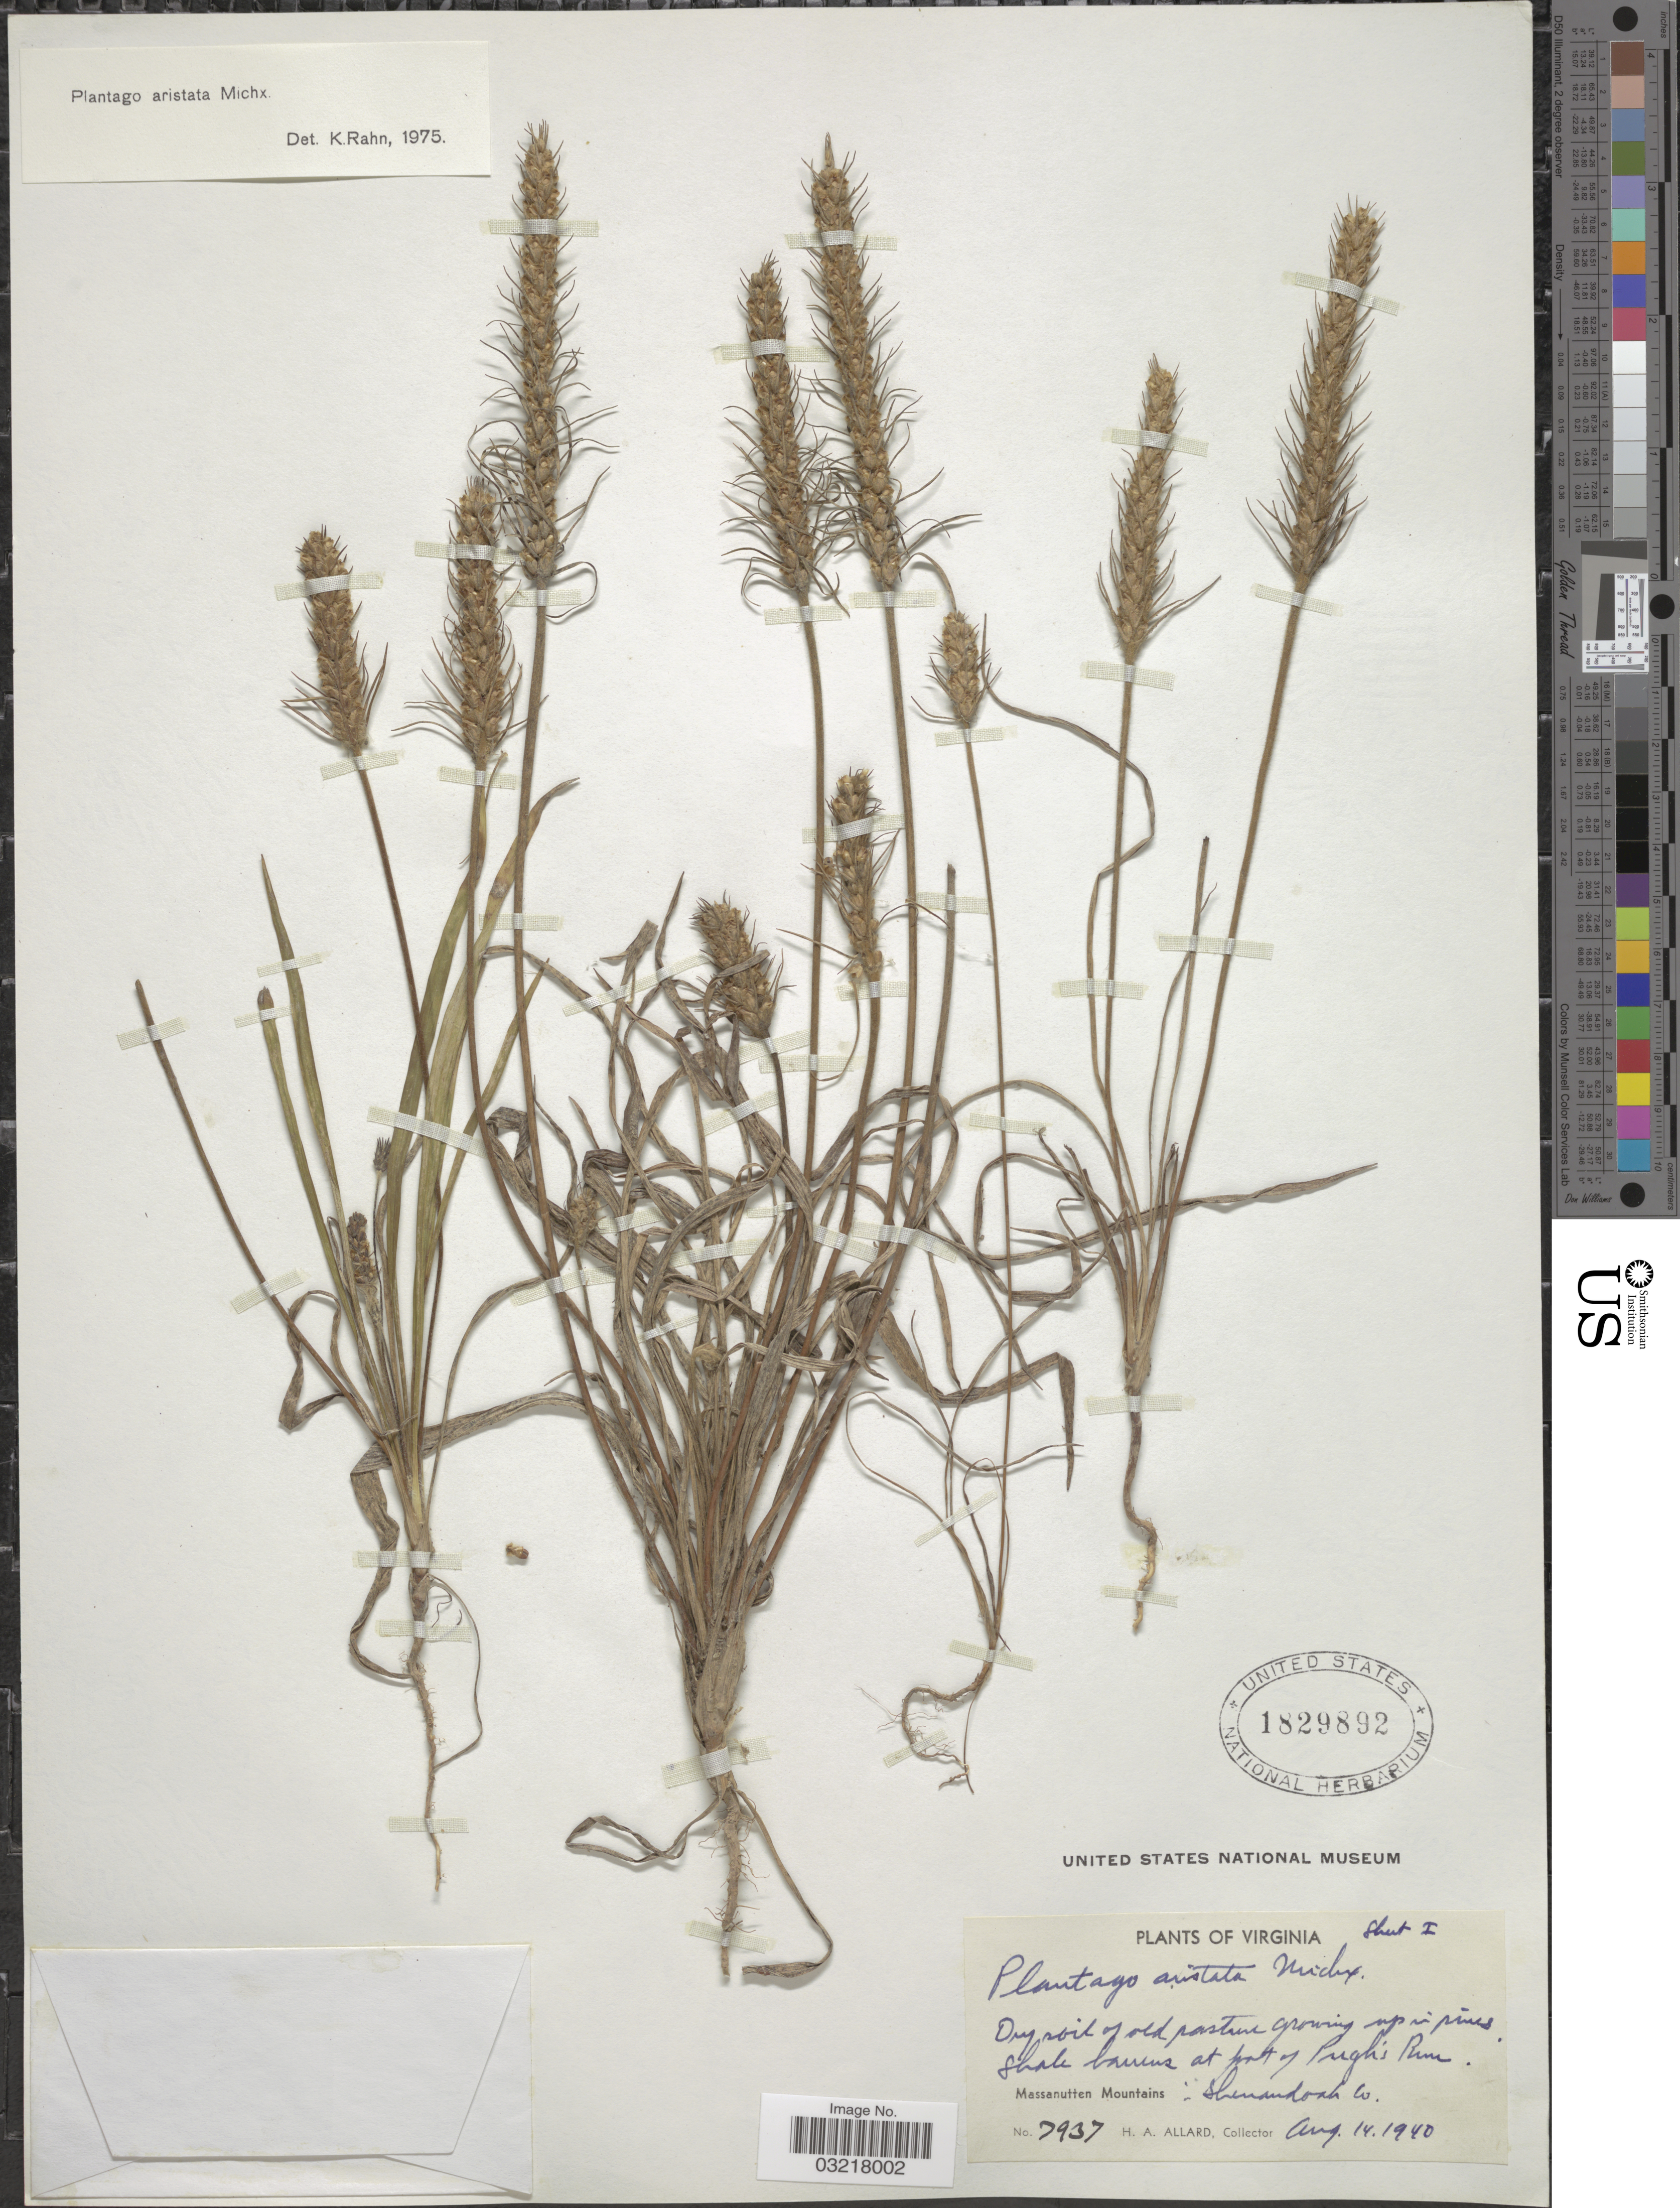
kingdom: Plantae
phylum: Tracheophyta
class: Magnoliopsida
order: Lamiales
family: Plantaginaceae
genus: Plantago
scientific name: Plantago aristata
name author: Michx.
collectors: H. A. Allard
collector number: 7937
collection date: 1940-08-14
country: United States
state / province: Virginia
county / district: Shenandoah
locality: Foot of Pugh's Run. Massanutten Mountains: Shenandoah Co.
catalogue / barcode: US 1829892